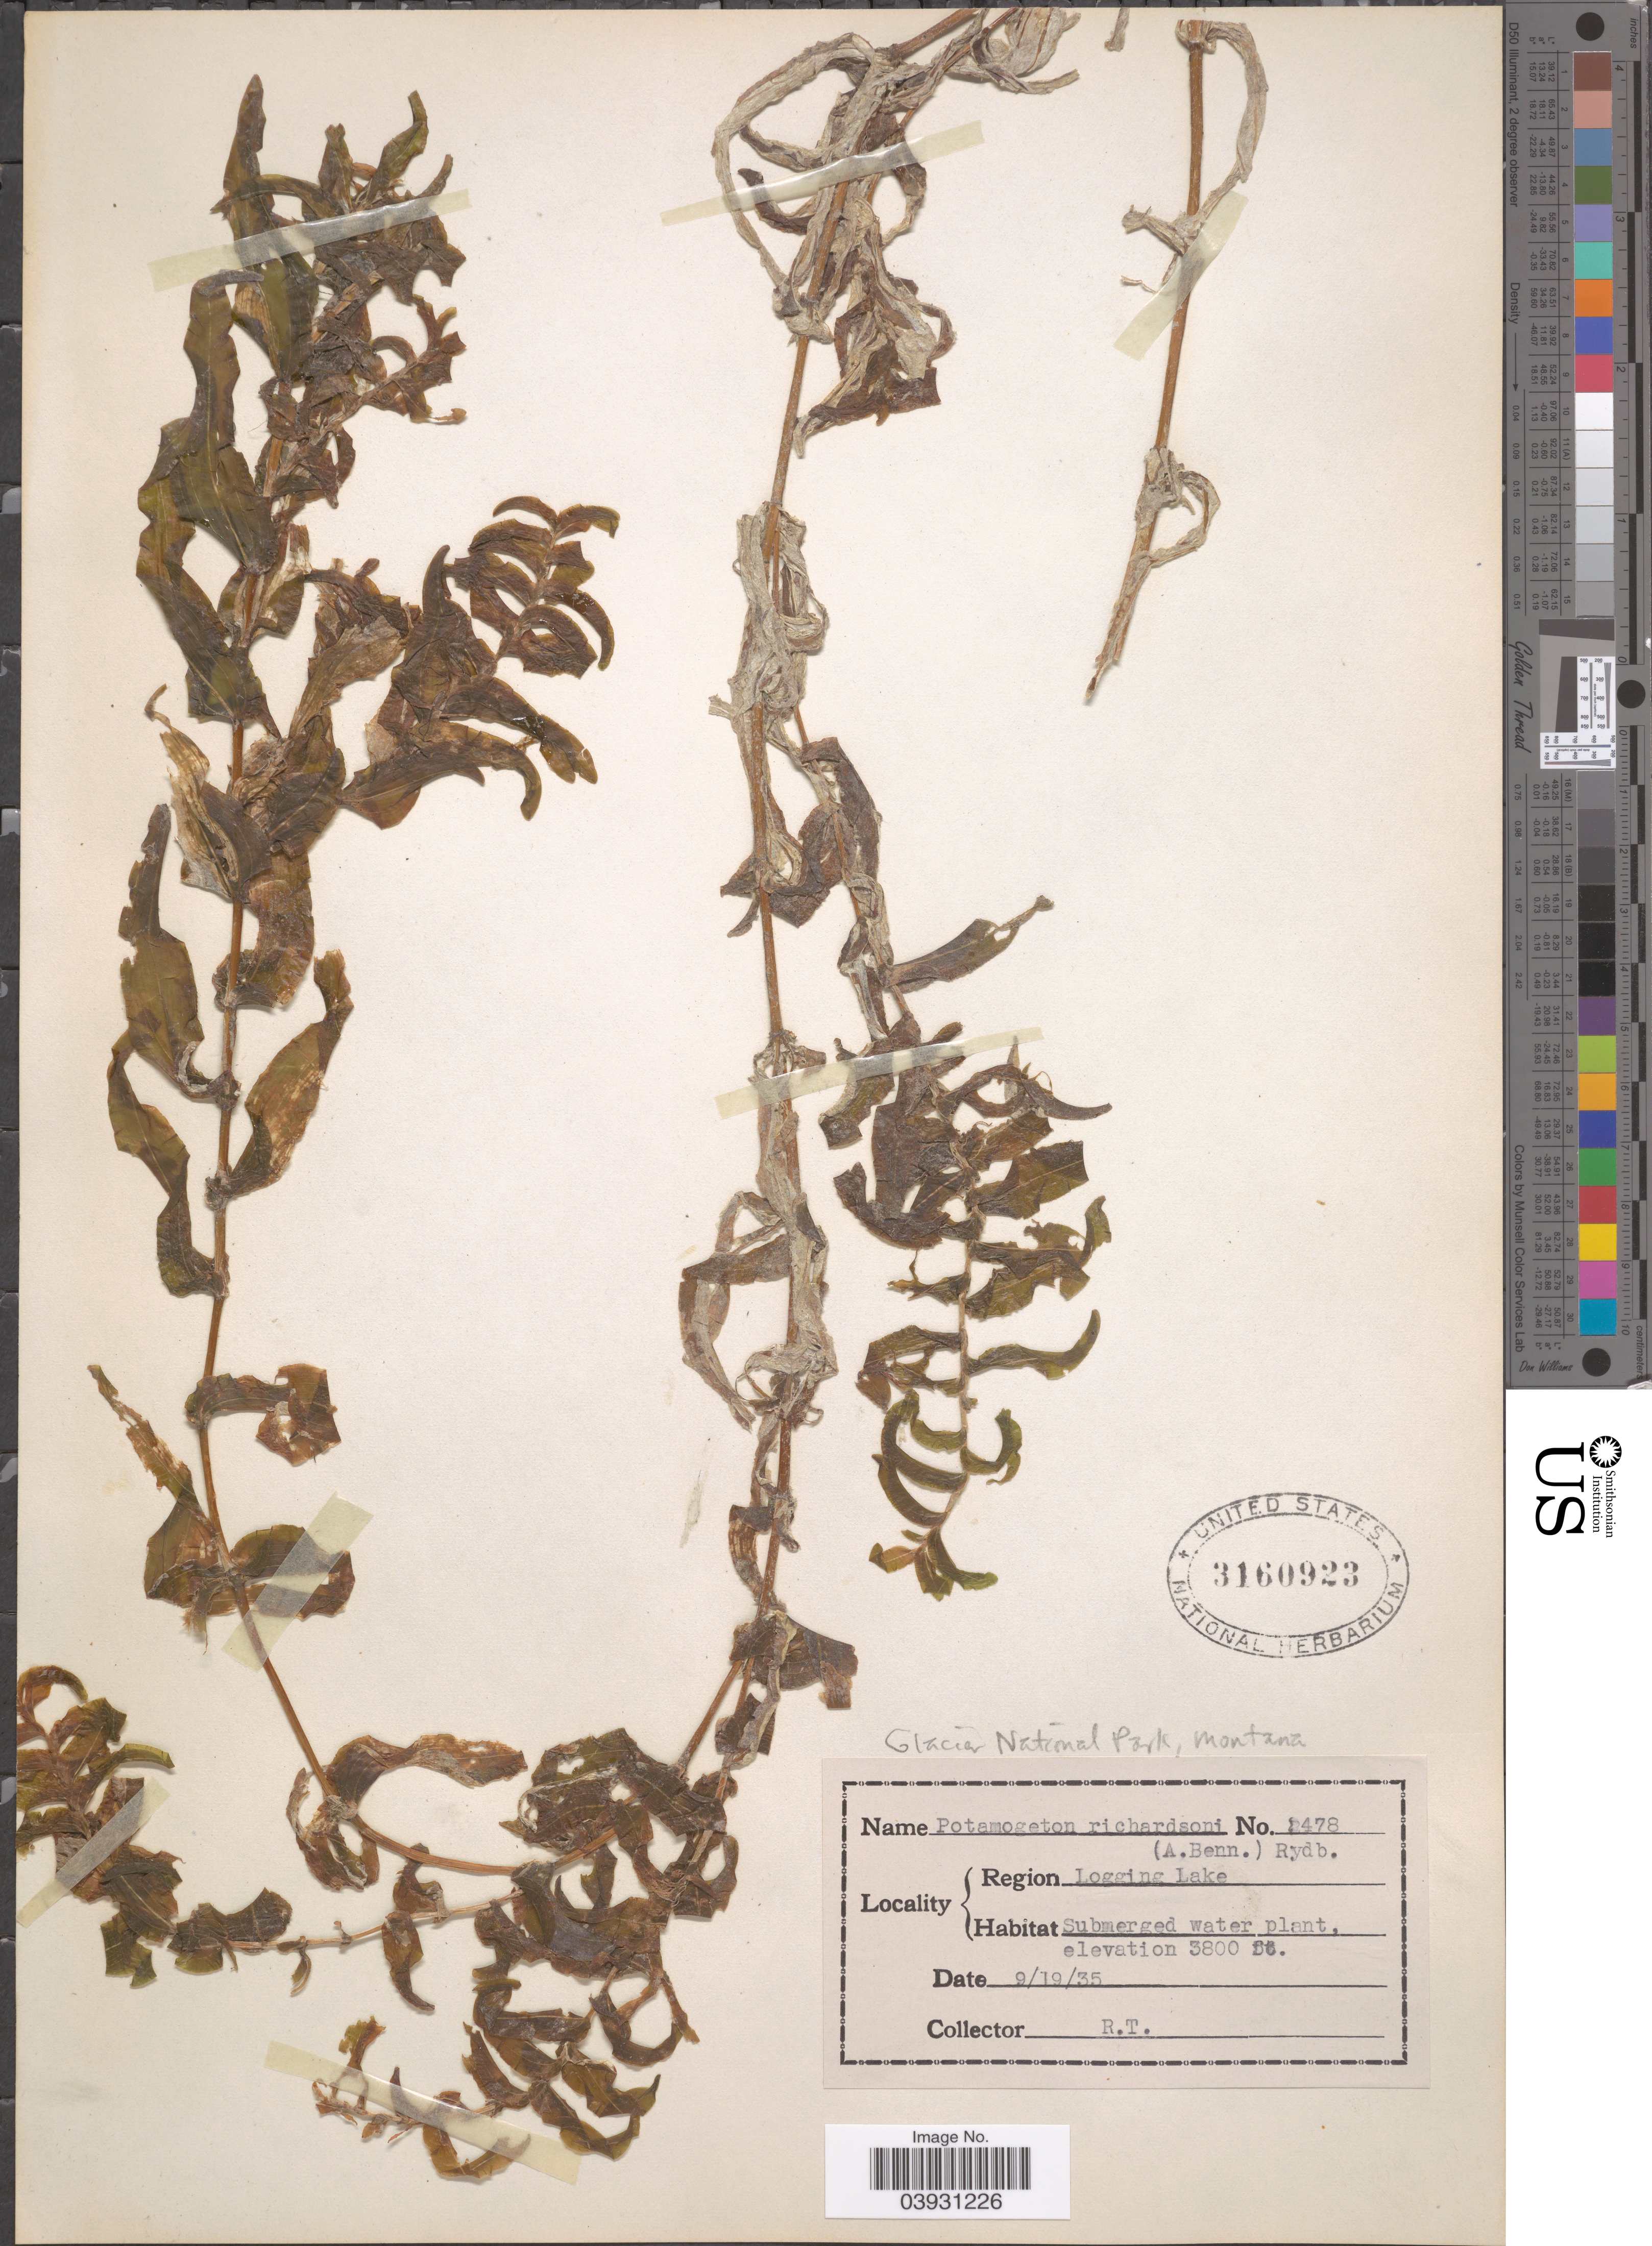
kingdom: Plantae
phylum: Tracheophyta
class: Liliopsida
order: Alismatales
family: Potamogetonaceae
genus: Potamogeton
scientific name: Potamogeton richardsonii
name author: (A.W. Benn.) Rydb.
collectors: R. T.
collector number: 2478*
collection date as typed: Transcribed d/m/y: 19/9/35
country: United States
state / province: Montana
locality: Glacier National Park. Region Logging Lake.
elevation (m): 1158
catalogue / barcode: US 3160923